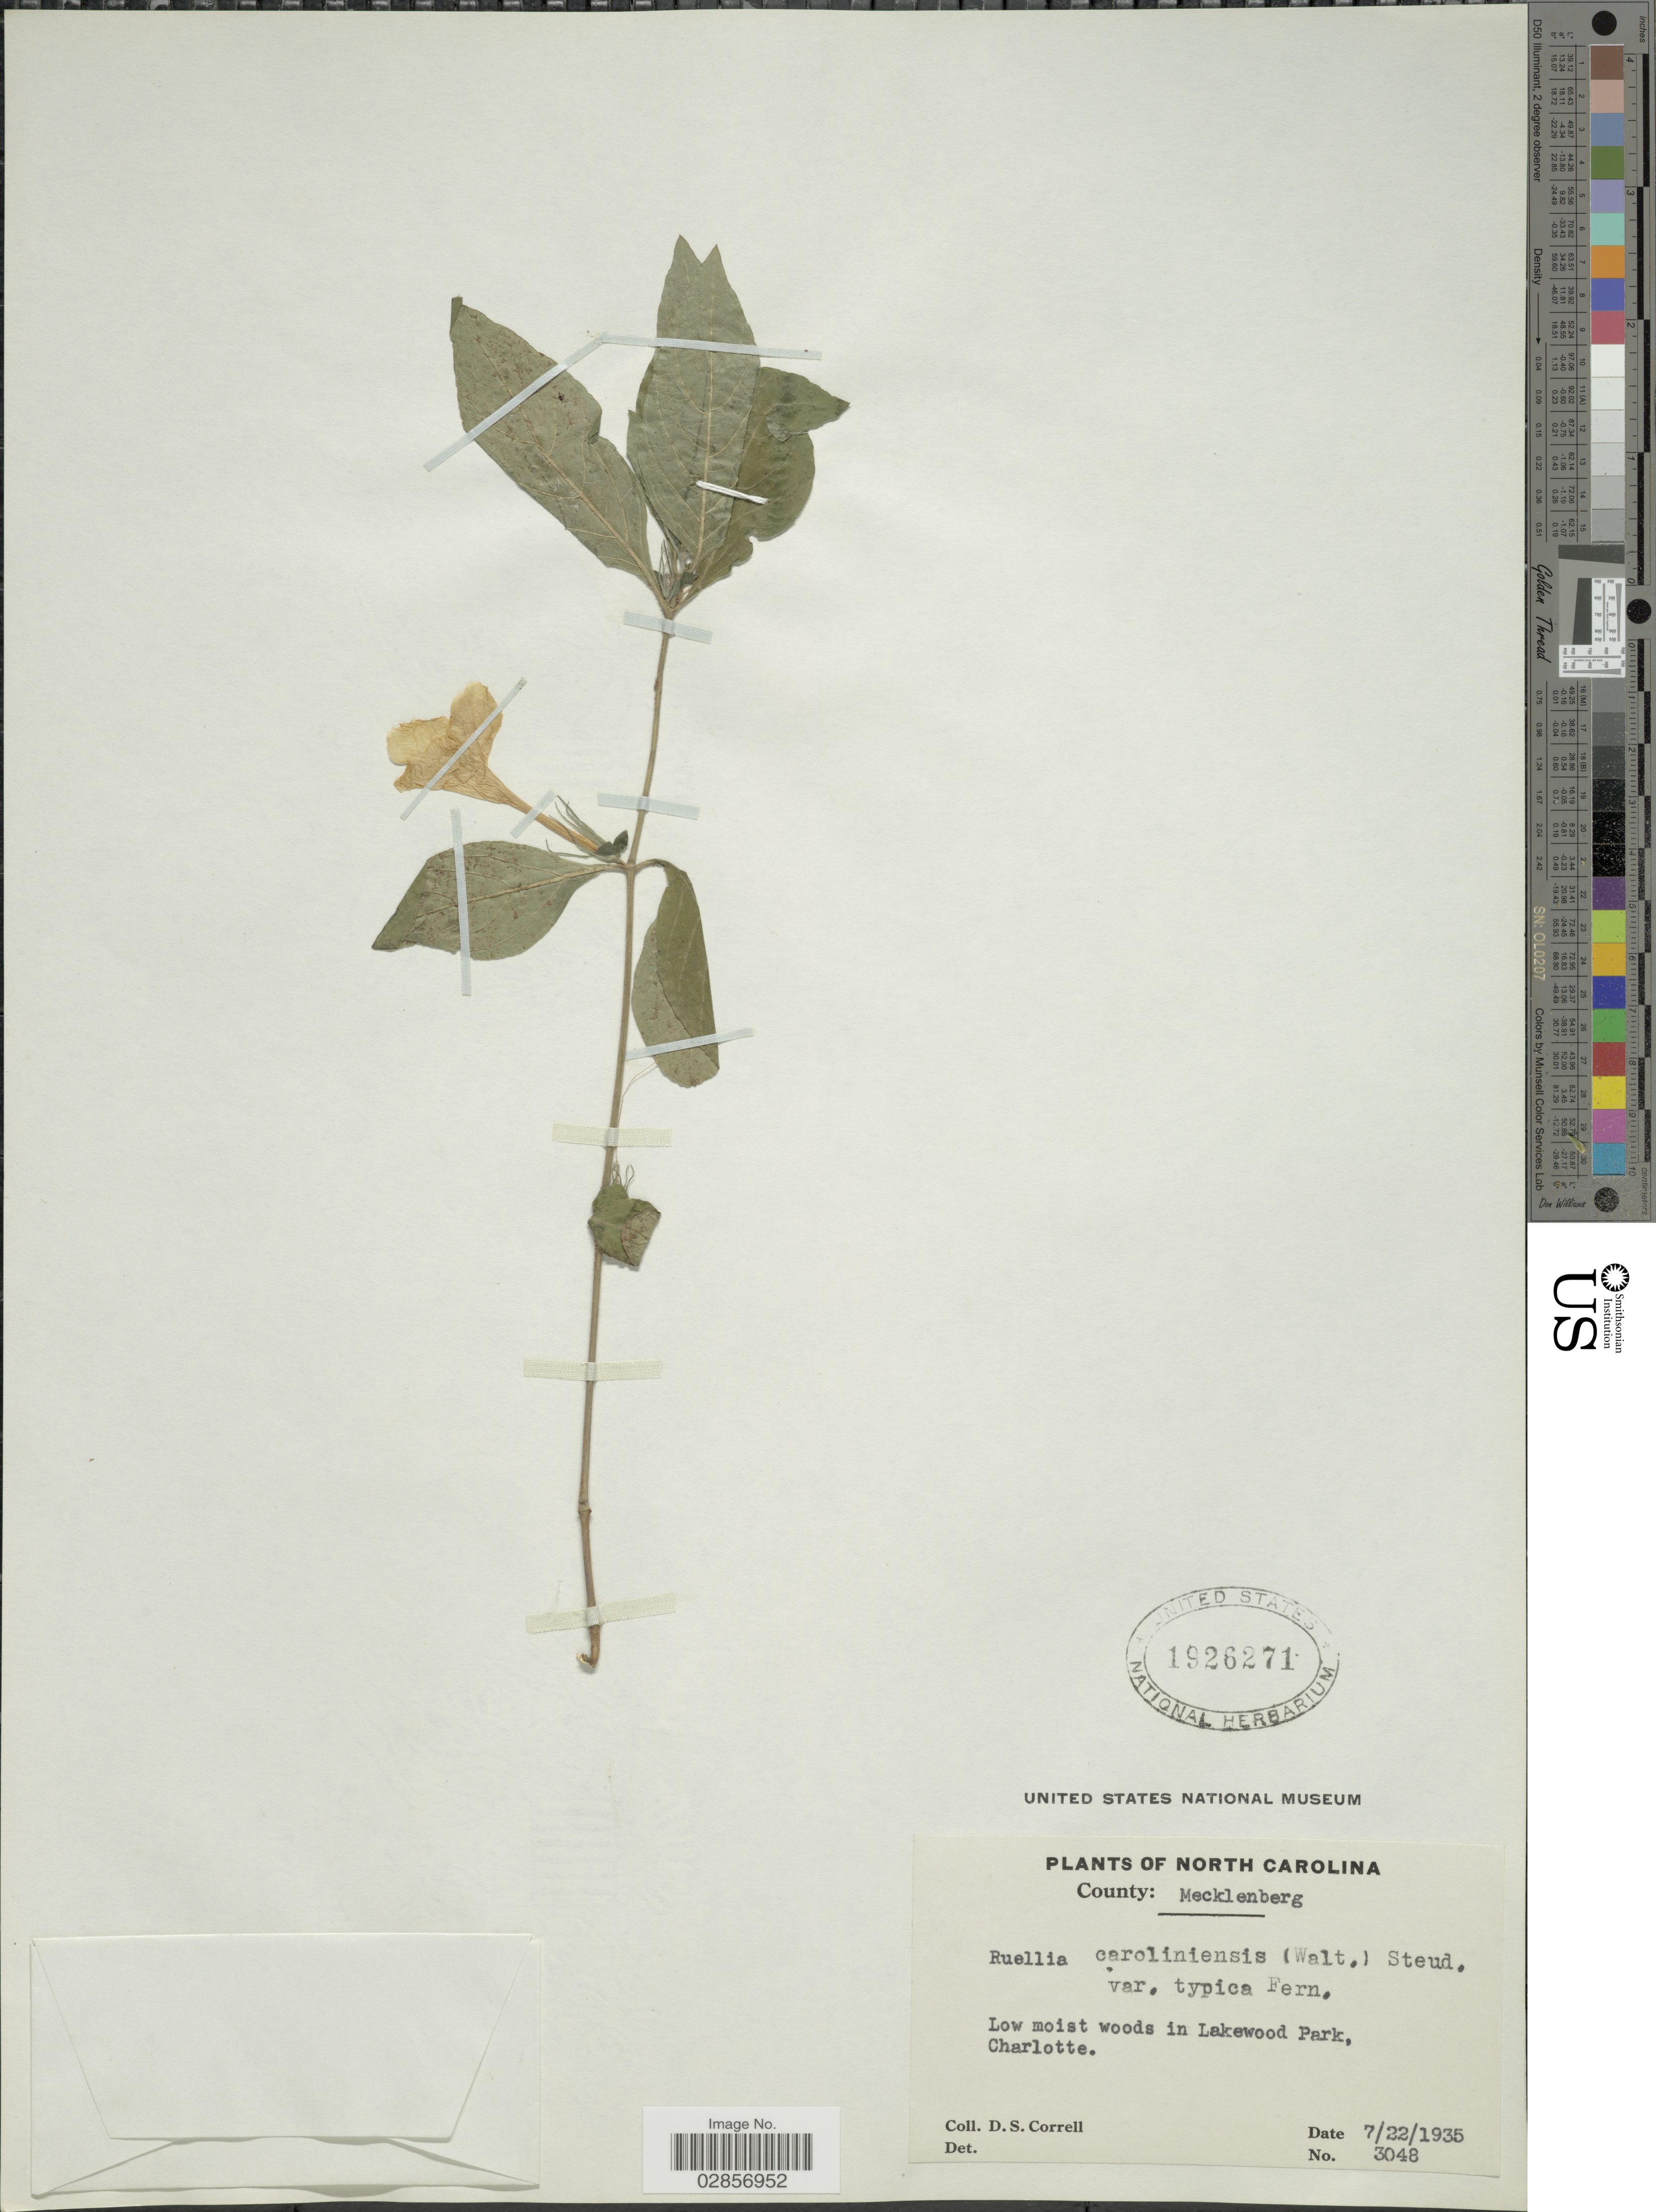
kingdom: Plantae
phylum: Tracheophyta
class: Magnoliopsida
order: Lamiales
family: Acanthaceae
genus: Ruellia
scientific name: Ruellia caroliniensis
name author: (J.F. Gmel.) Steud.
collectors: D. S. Correll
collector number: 3048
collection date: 1935-07-22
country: United States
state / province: North Carolina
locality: County: Mecklenberg. Low moist woods in Lakewood Park, Charlotte.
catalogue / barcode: US 1926271